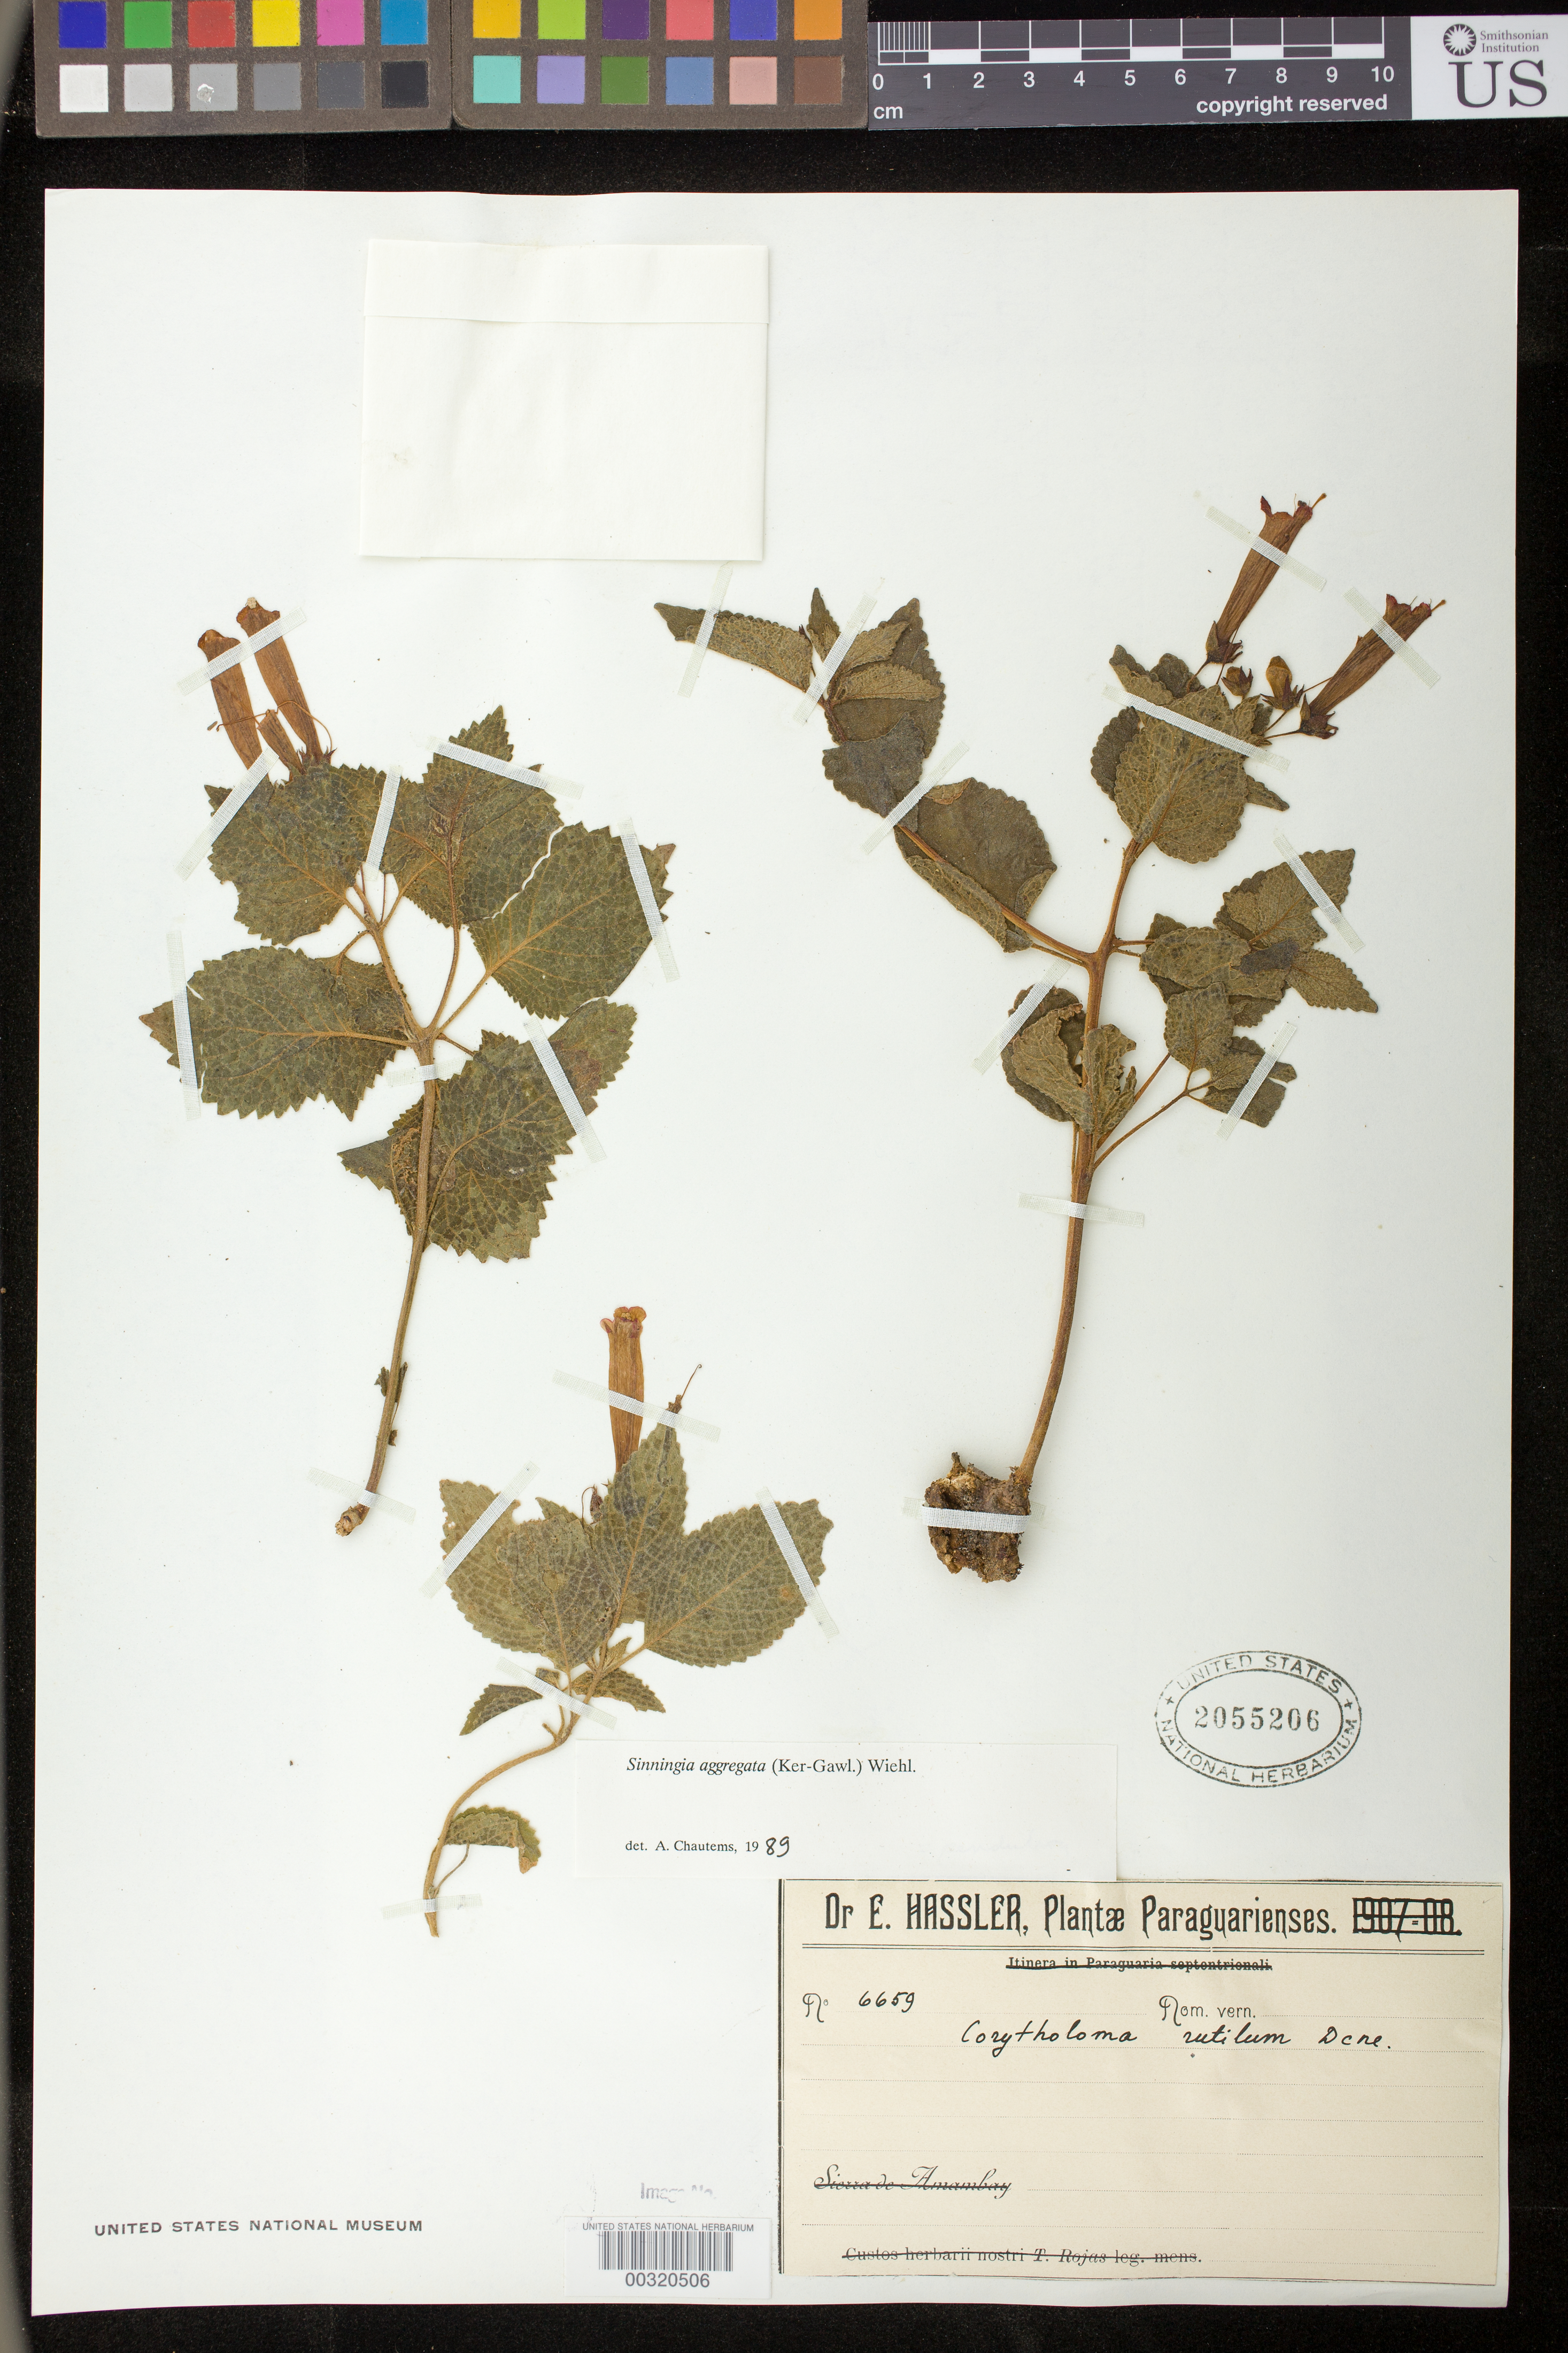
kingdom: Plantae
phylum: Tracheophyta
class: Magnoliopsida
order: Lamiales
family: Gesneriaceae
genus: Sinningia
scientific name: Sinningia aggregata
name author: (Ker Gawl.) Wiehler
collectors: E. Hassler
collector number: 6659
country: Paraguay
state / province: Paraguarí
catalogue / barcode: US 2055206